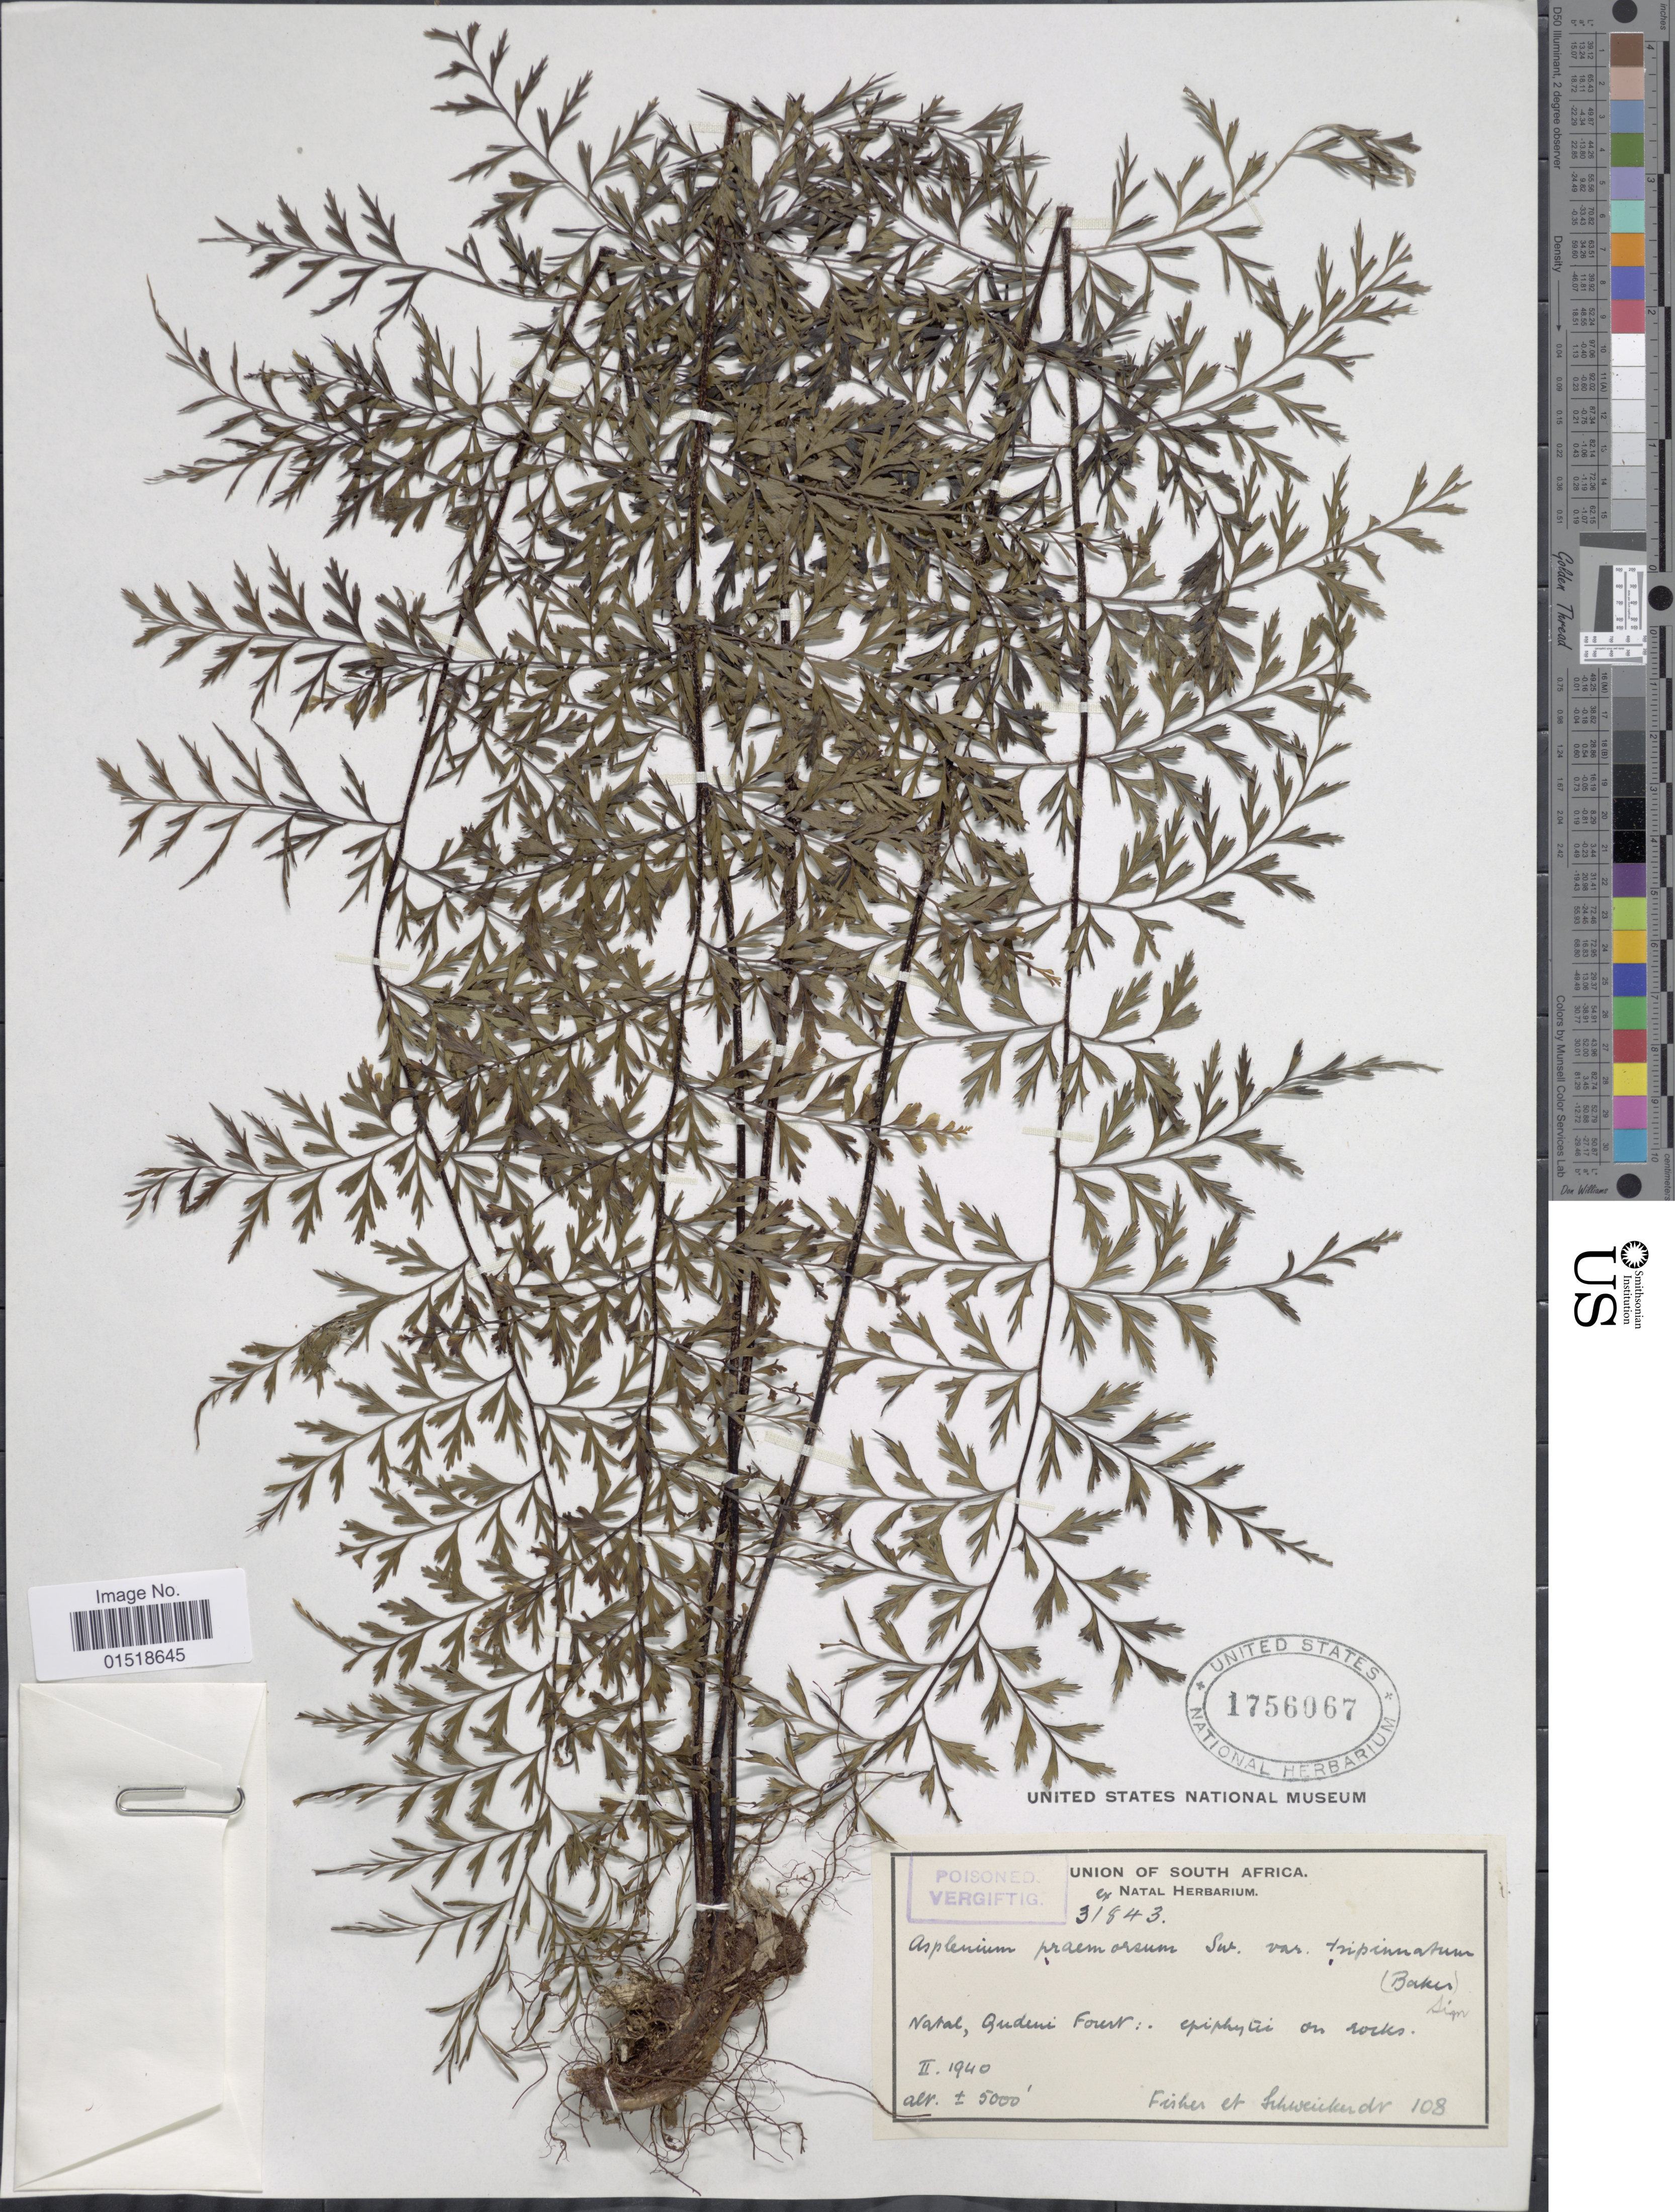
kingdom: Plantae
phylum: Tracheophyta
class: Polypodiopsida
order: Polypodiales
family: Aspleniaceae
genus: Asplenium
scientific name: Asplenium aethiopicum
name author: (Burm. f.) Bech.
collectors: -- Fisher & -. Schweickerdt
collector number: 108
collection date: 1940-02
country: South Africa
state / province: KwaZulu-Natal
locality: Natal, Qudeni Forest.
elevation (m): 1524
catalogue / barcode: US 1756067